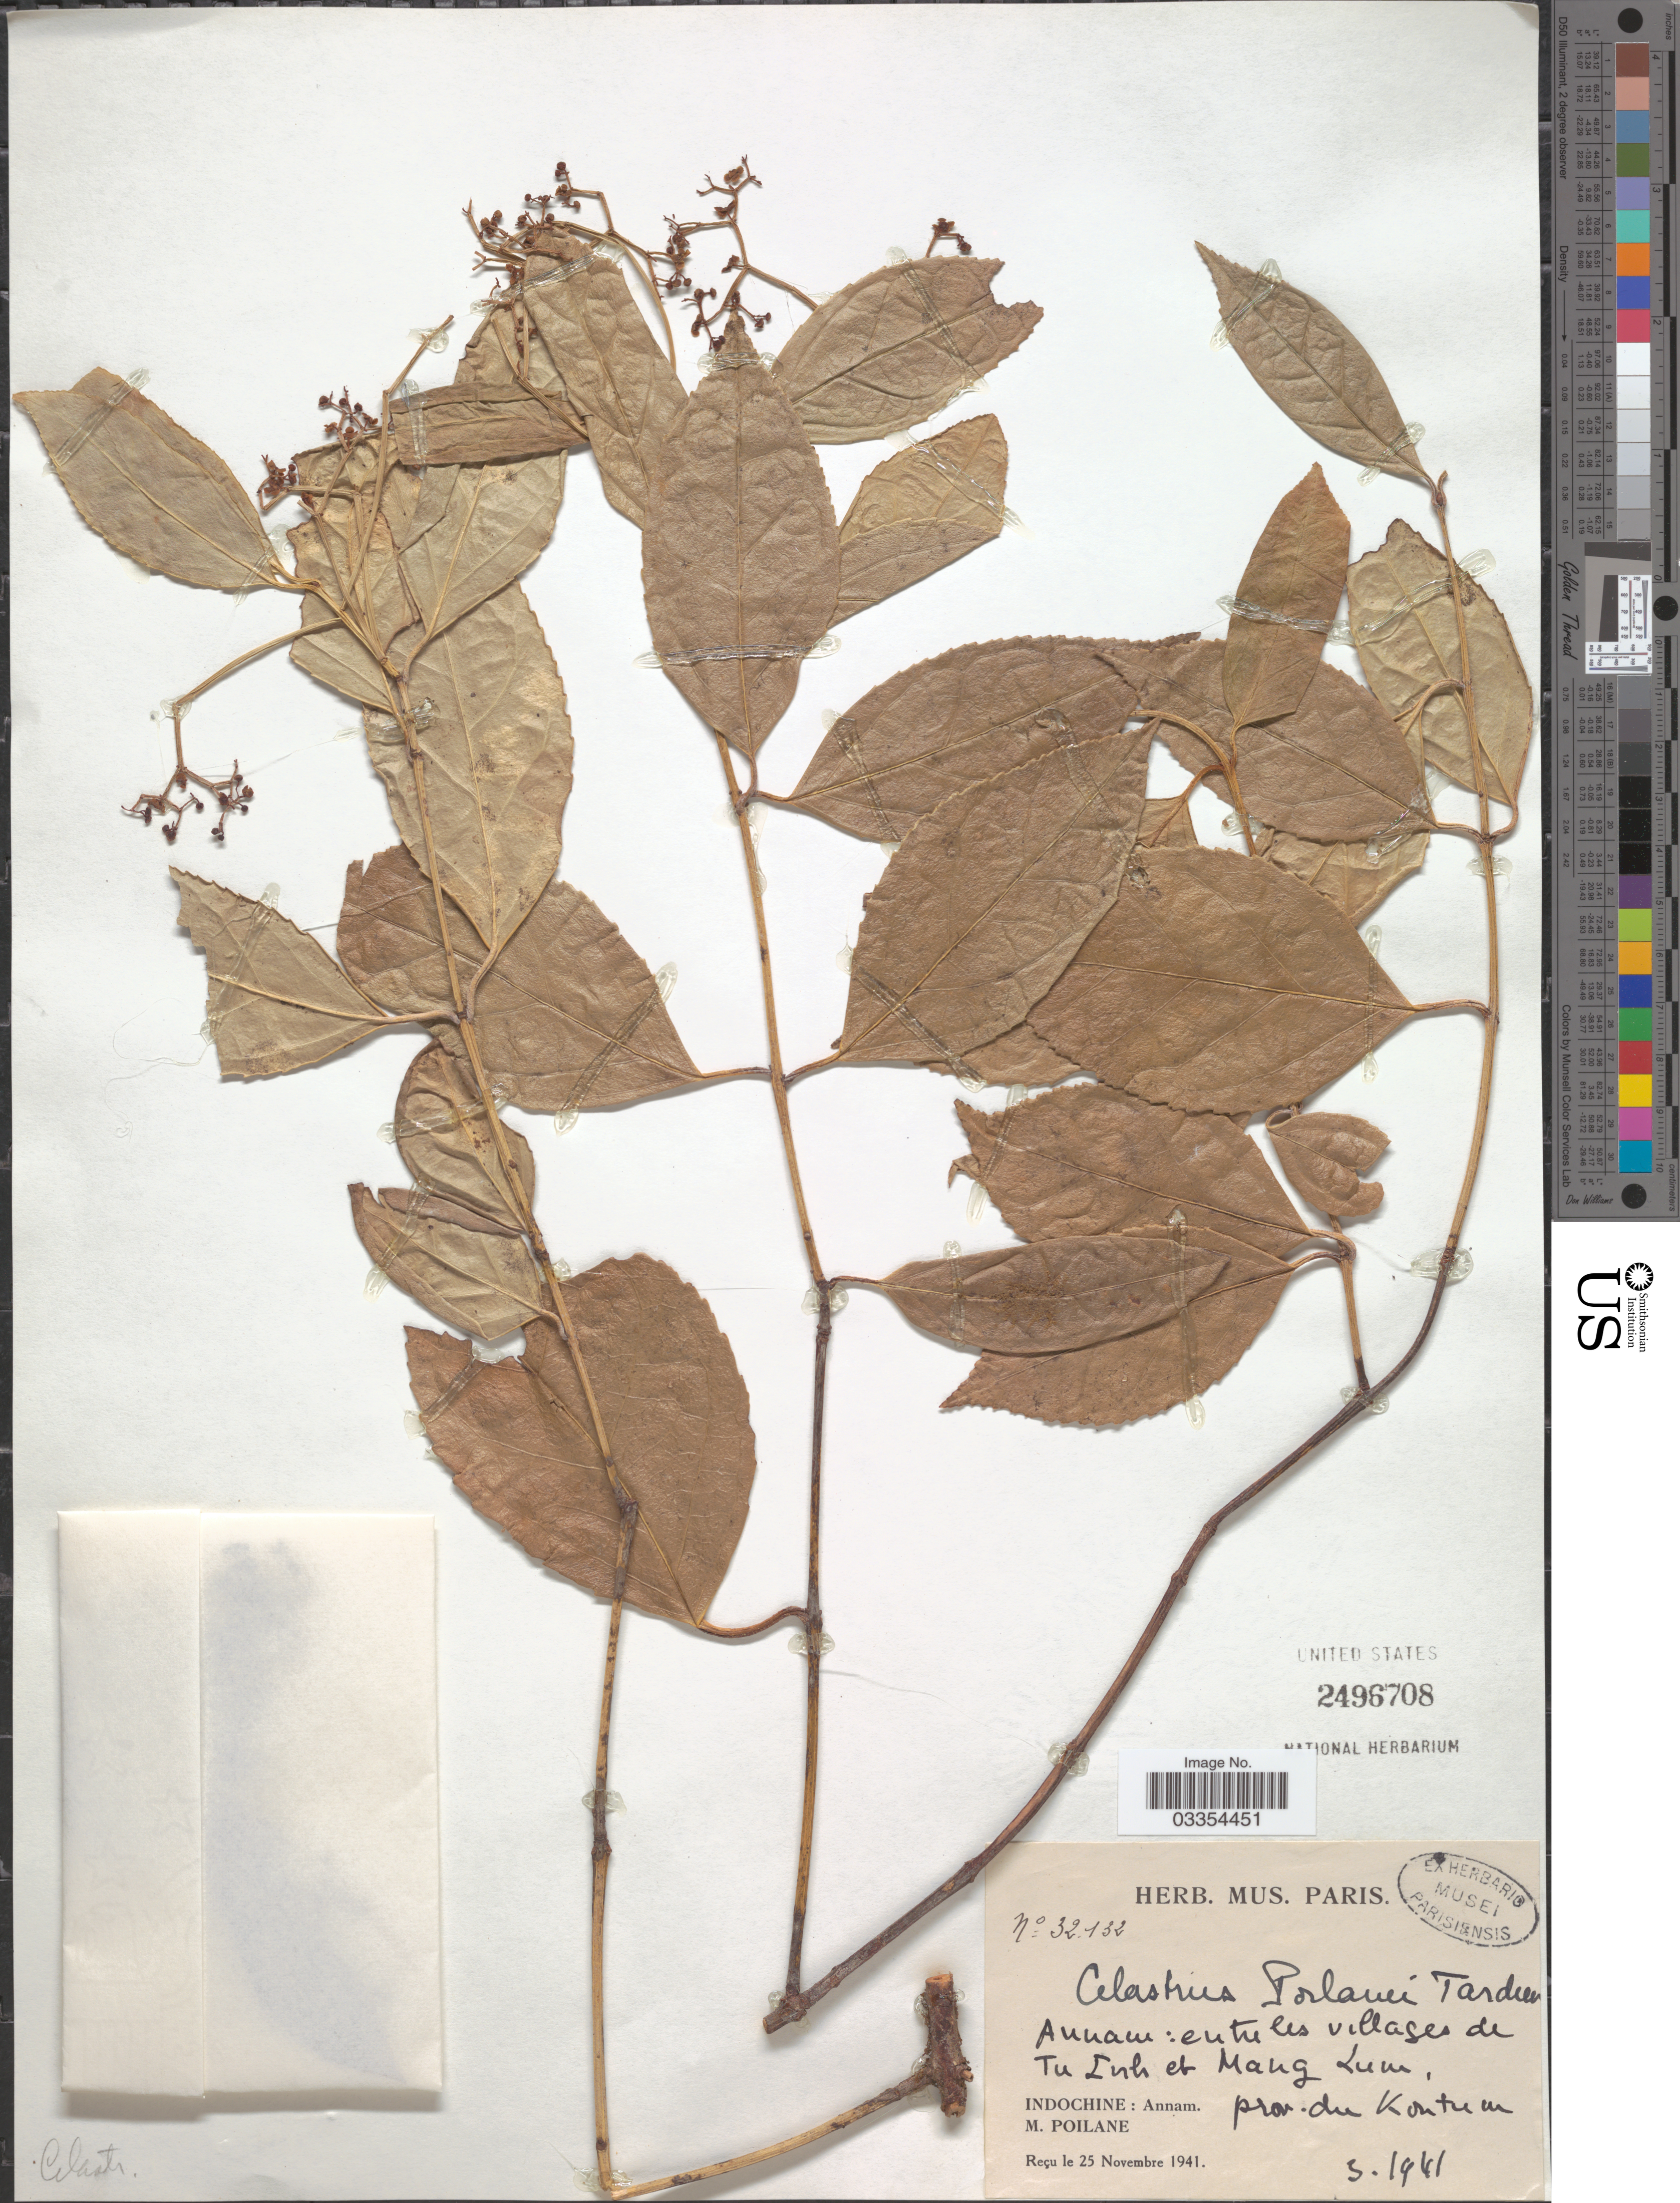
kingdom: Plantae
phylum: Tracheophyta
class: Magnoliopsida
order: Celastrales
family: Celastraceae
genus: Celastrus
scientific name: Celastrus punctatus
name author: Thunb.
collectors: M. Poilane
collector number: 32132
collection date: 1941-03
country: Vietnam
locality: Entre les villages de Tu Luh [interpreted] et Mang Lum [interpreted], prov. du Kontum, Indochine: Annam.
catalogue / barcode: US 2496708